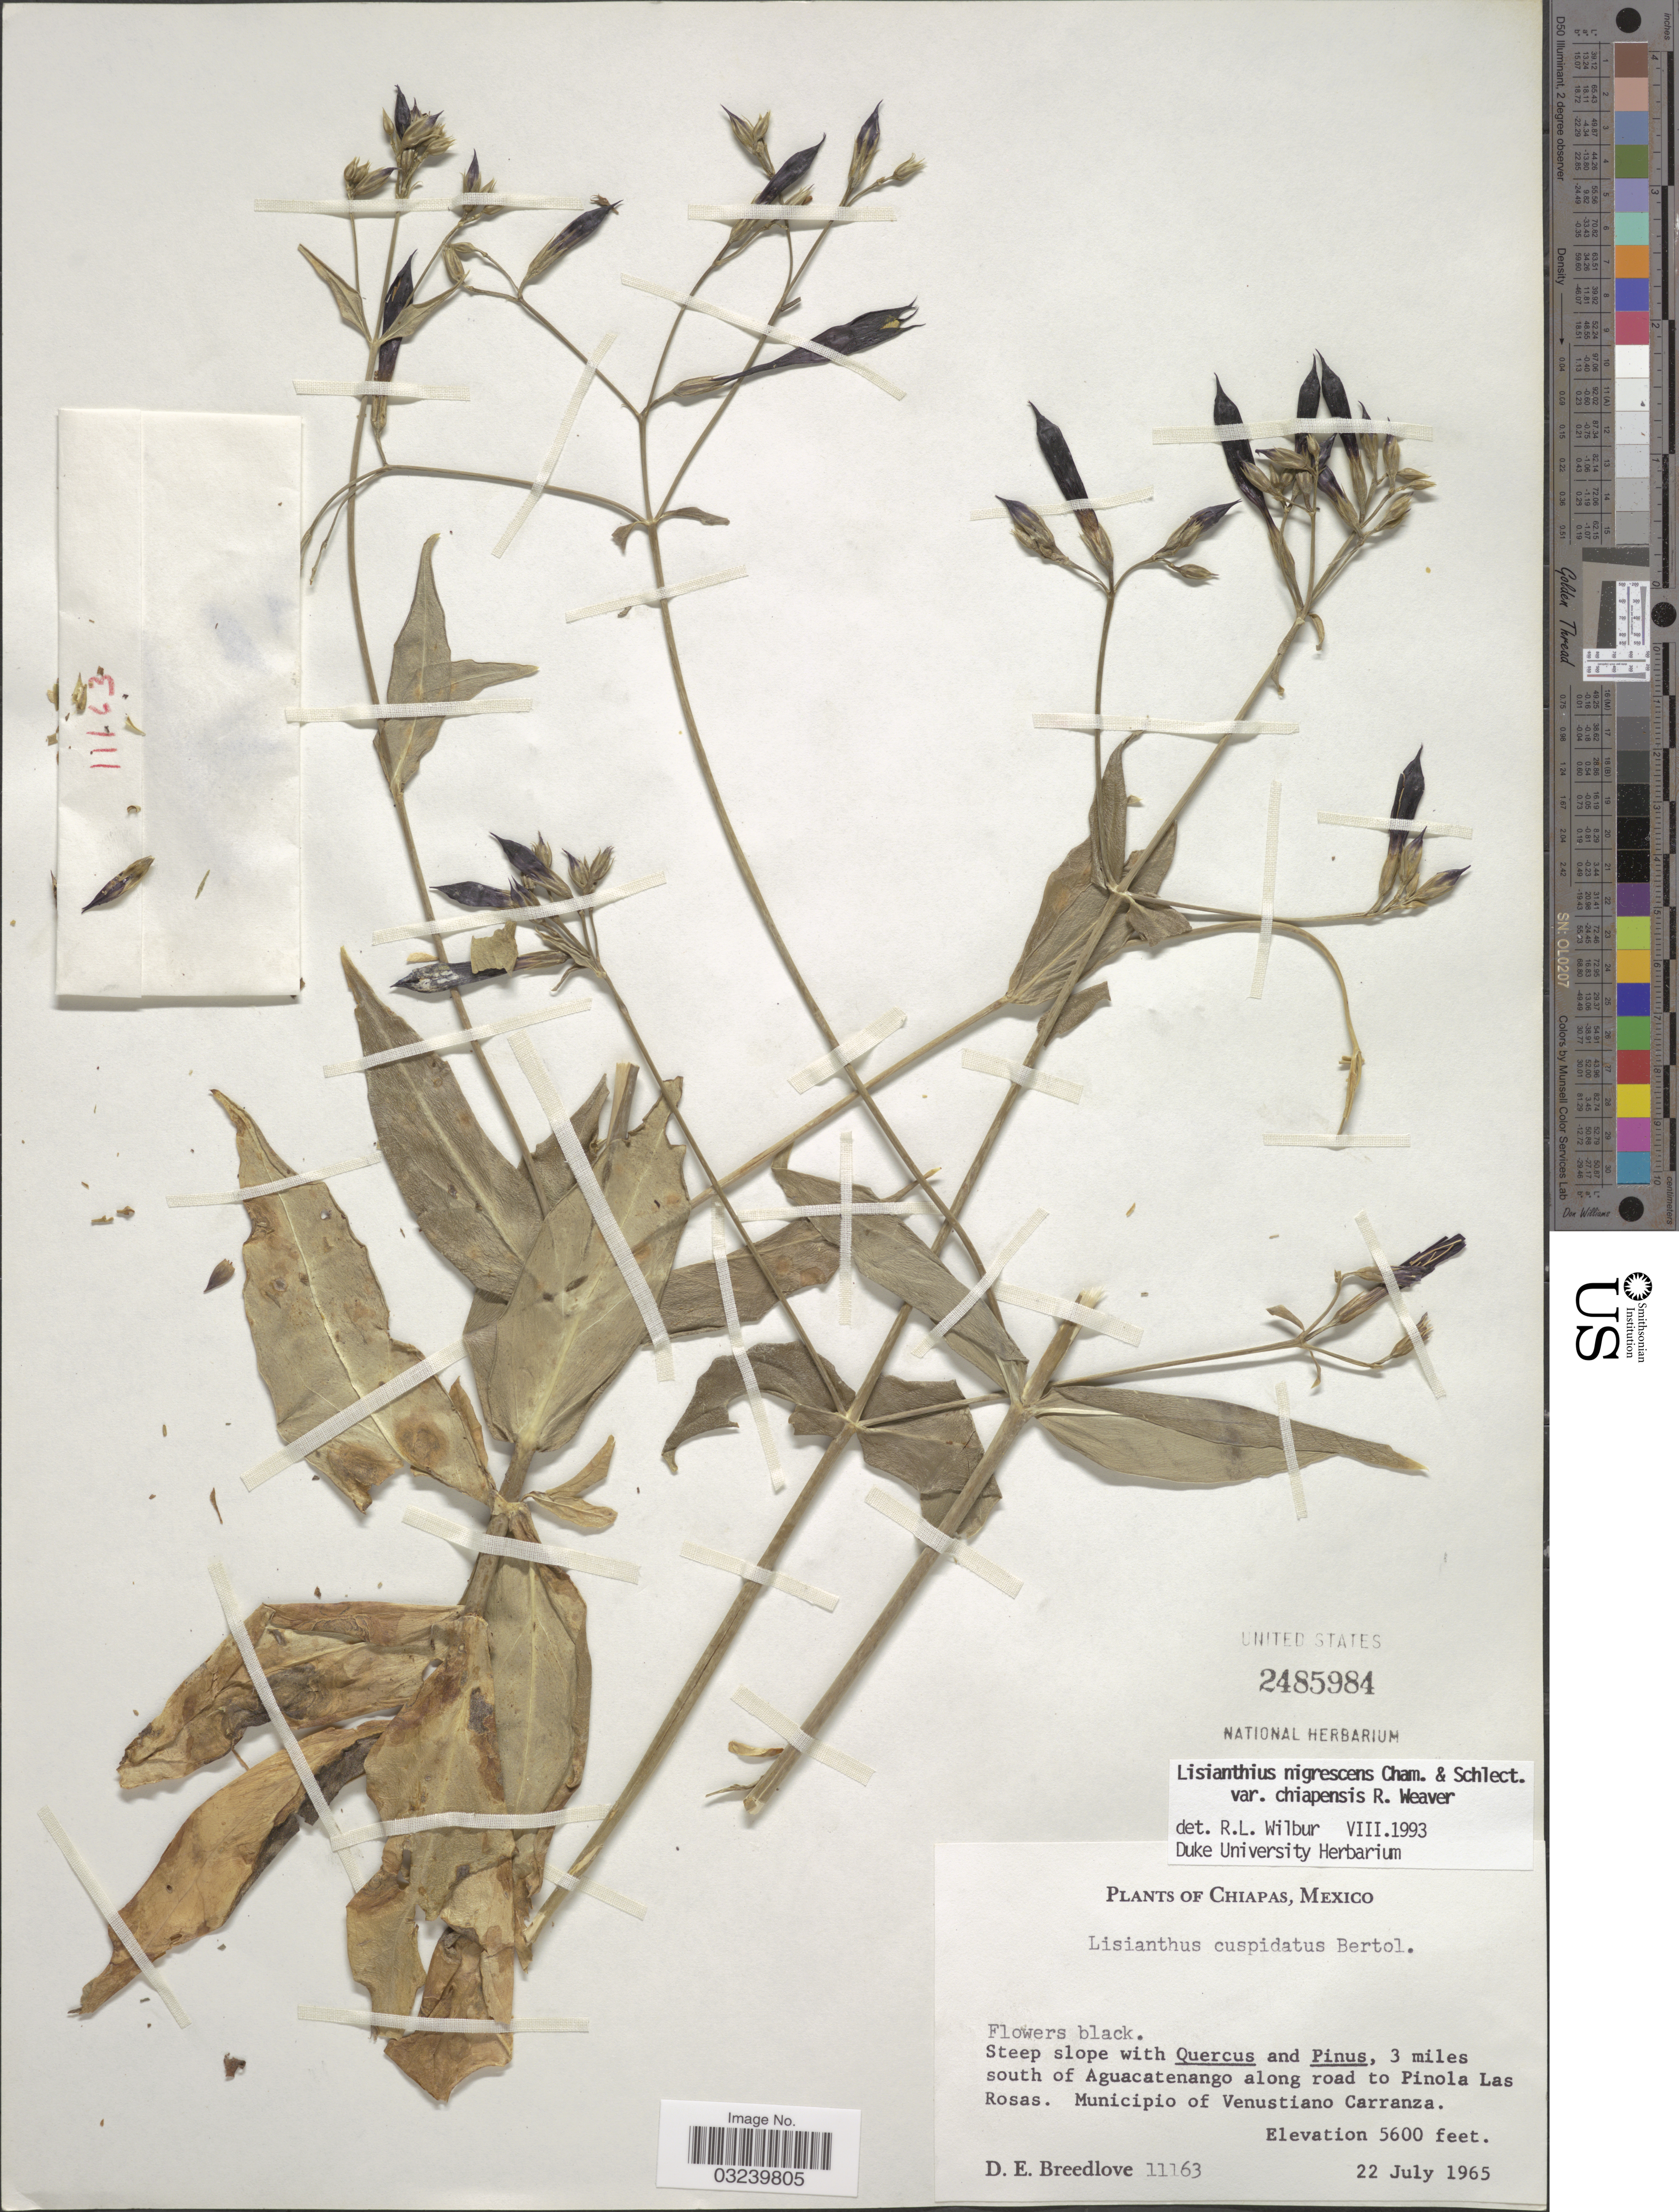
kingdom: Plantae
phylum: Tracheophyta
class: Magnoliopsida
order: Gentianales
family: Gentianaceae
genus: Lisianthius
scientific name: Lisianthius nigrescens var. chiapensis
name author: Weaver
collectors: D. E. Breedlove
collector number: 11163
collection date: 1965-07-22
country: Mexico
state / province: Chiapas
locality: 3 miles south of Aguacatenango along road to Pinola Las Rosas. Municipio of Venustiano Carranza.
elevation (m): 1707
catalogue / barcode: US 2485984